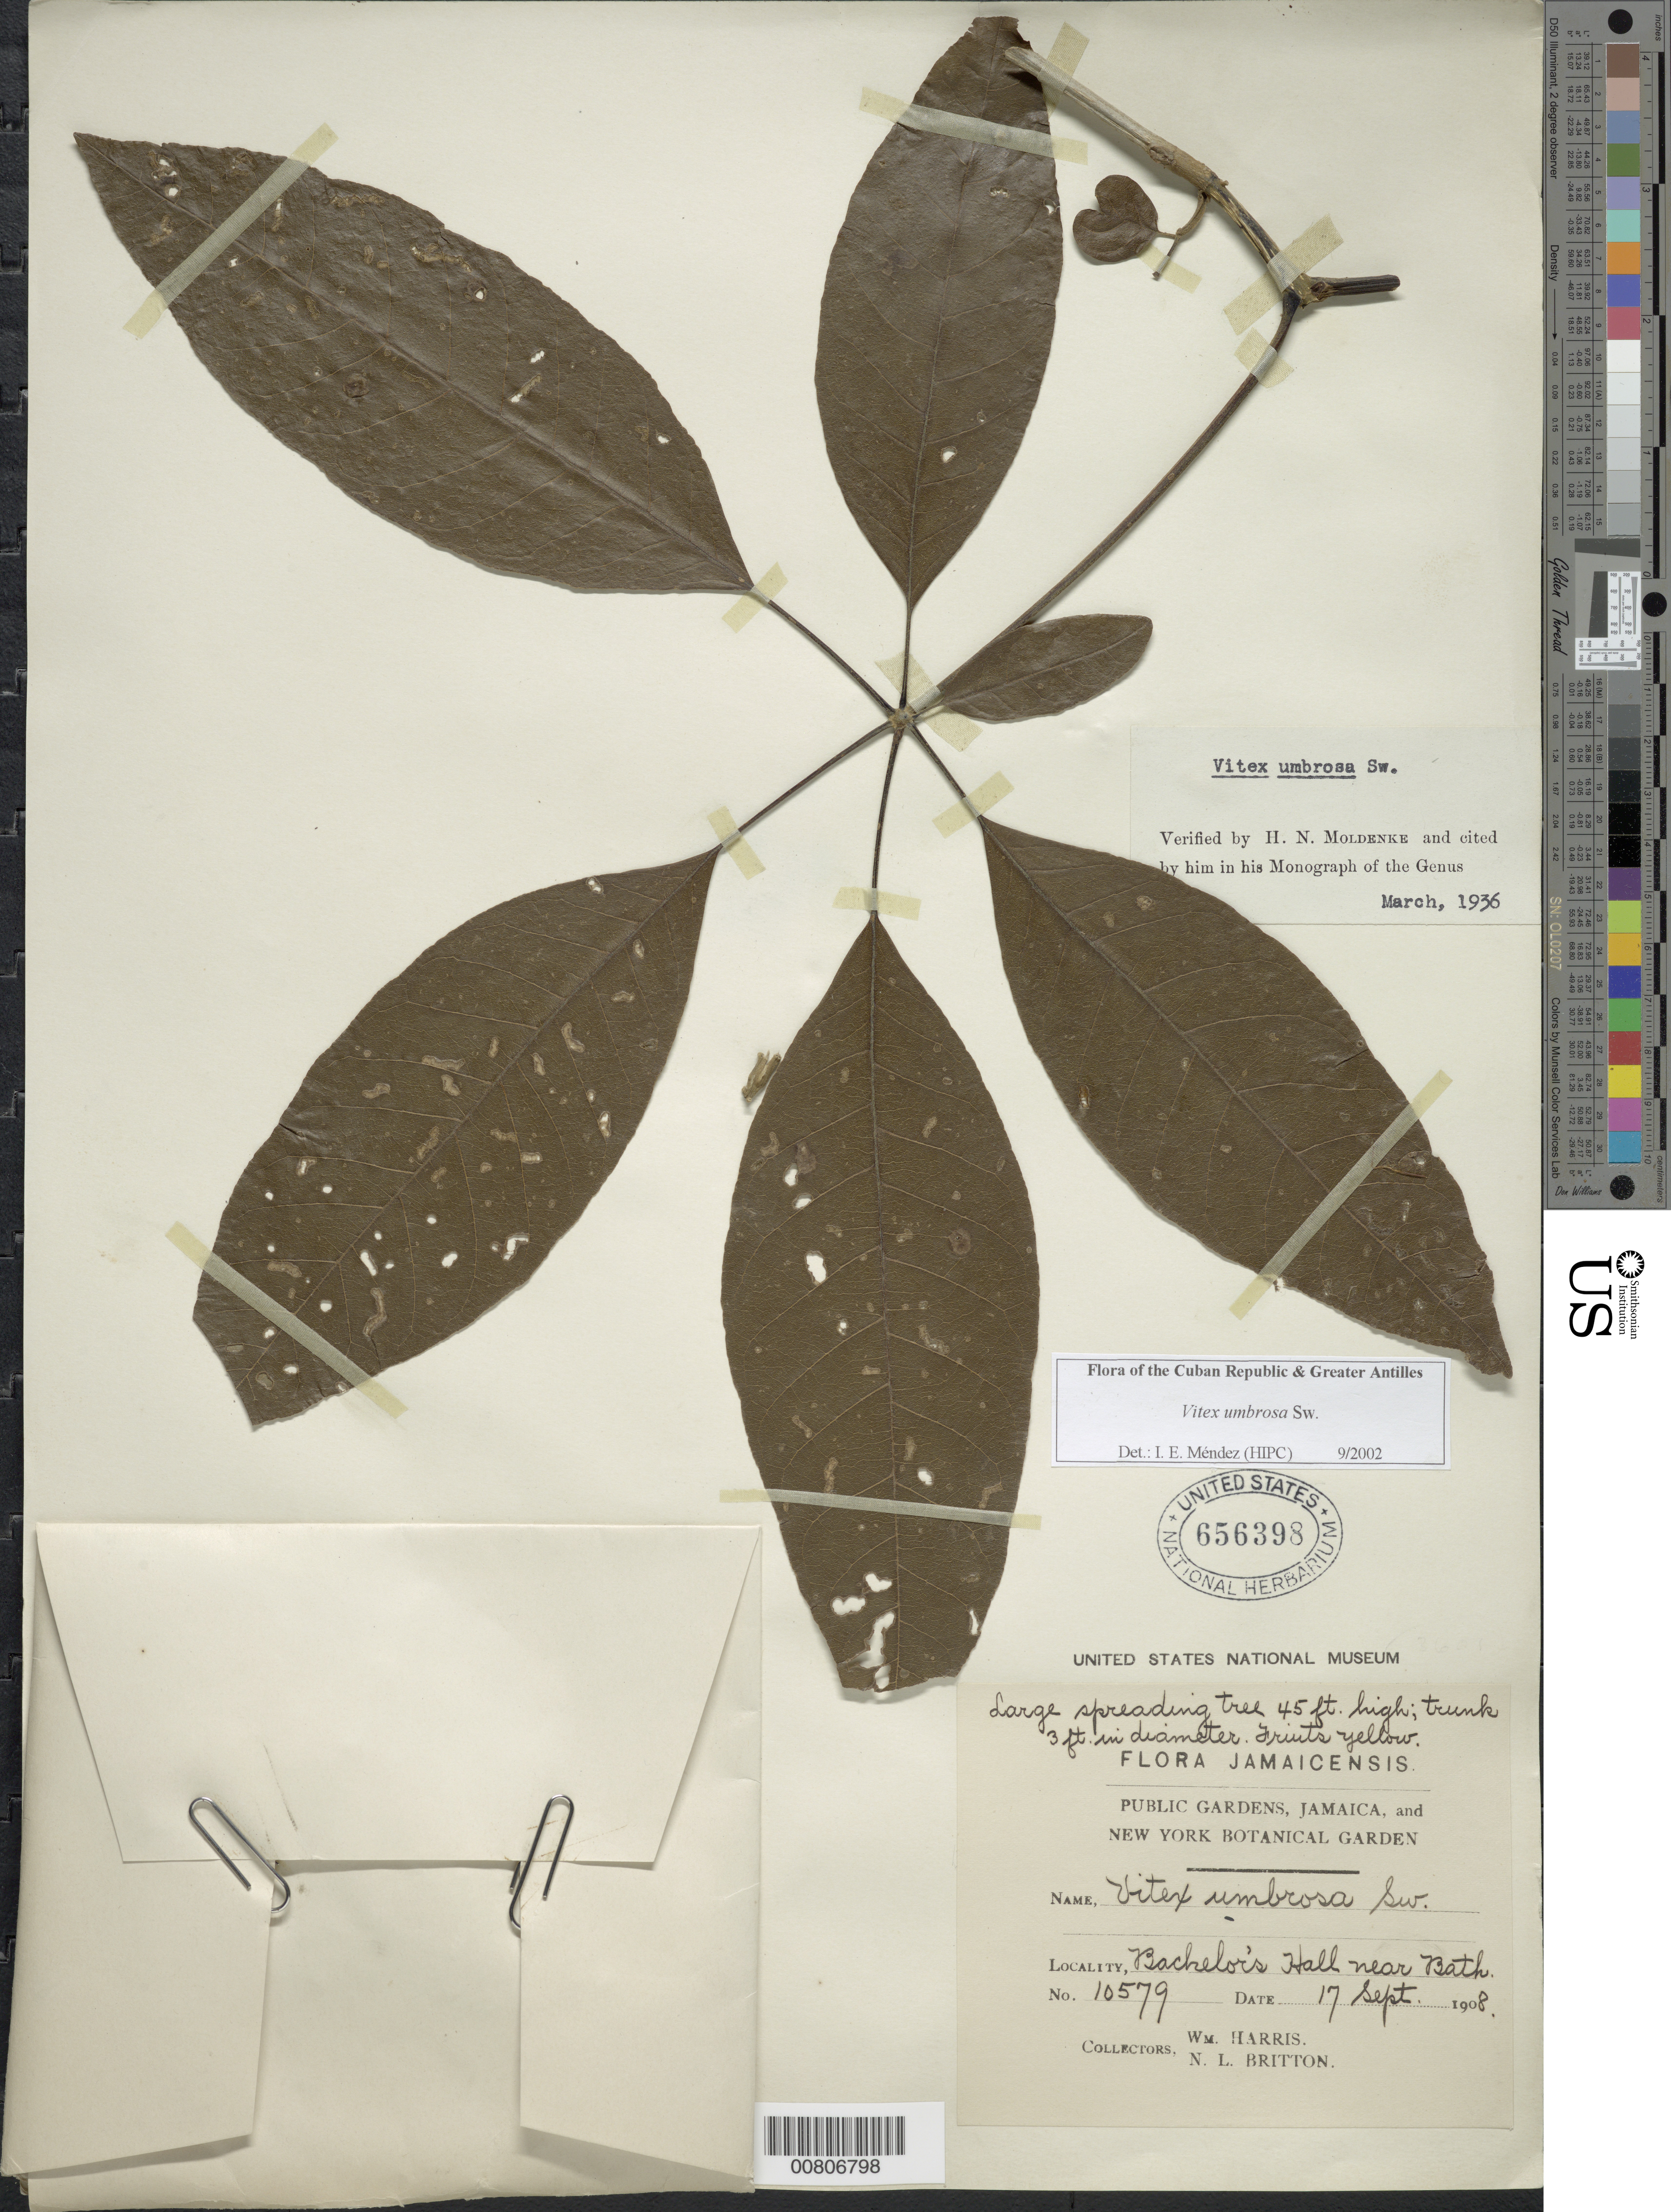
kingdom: Plantae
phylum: Tracheophyta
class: Magnoliopsida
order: Lamiales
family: Lamiaceae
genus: Vitex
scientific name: Vitex umbrosa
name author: Sw.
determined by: Méndez, Isidro E., (HIPC)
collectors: W. H. Harris & N. Britton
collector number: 10579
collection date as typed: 17 Sep 1908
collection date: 1908-09-17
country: Jamaica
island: Jamaica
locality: Bachelor's Hall, near Bath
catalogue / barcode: US 656398